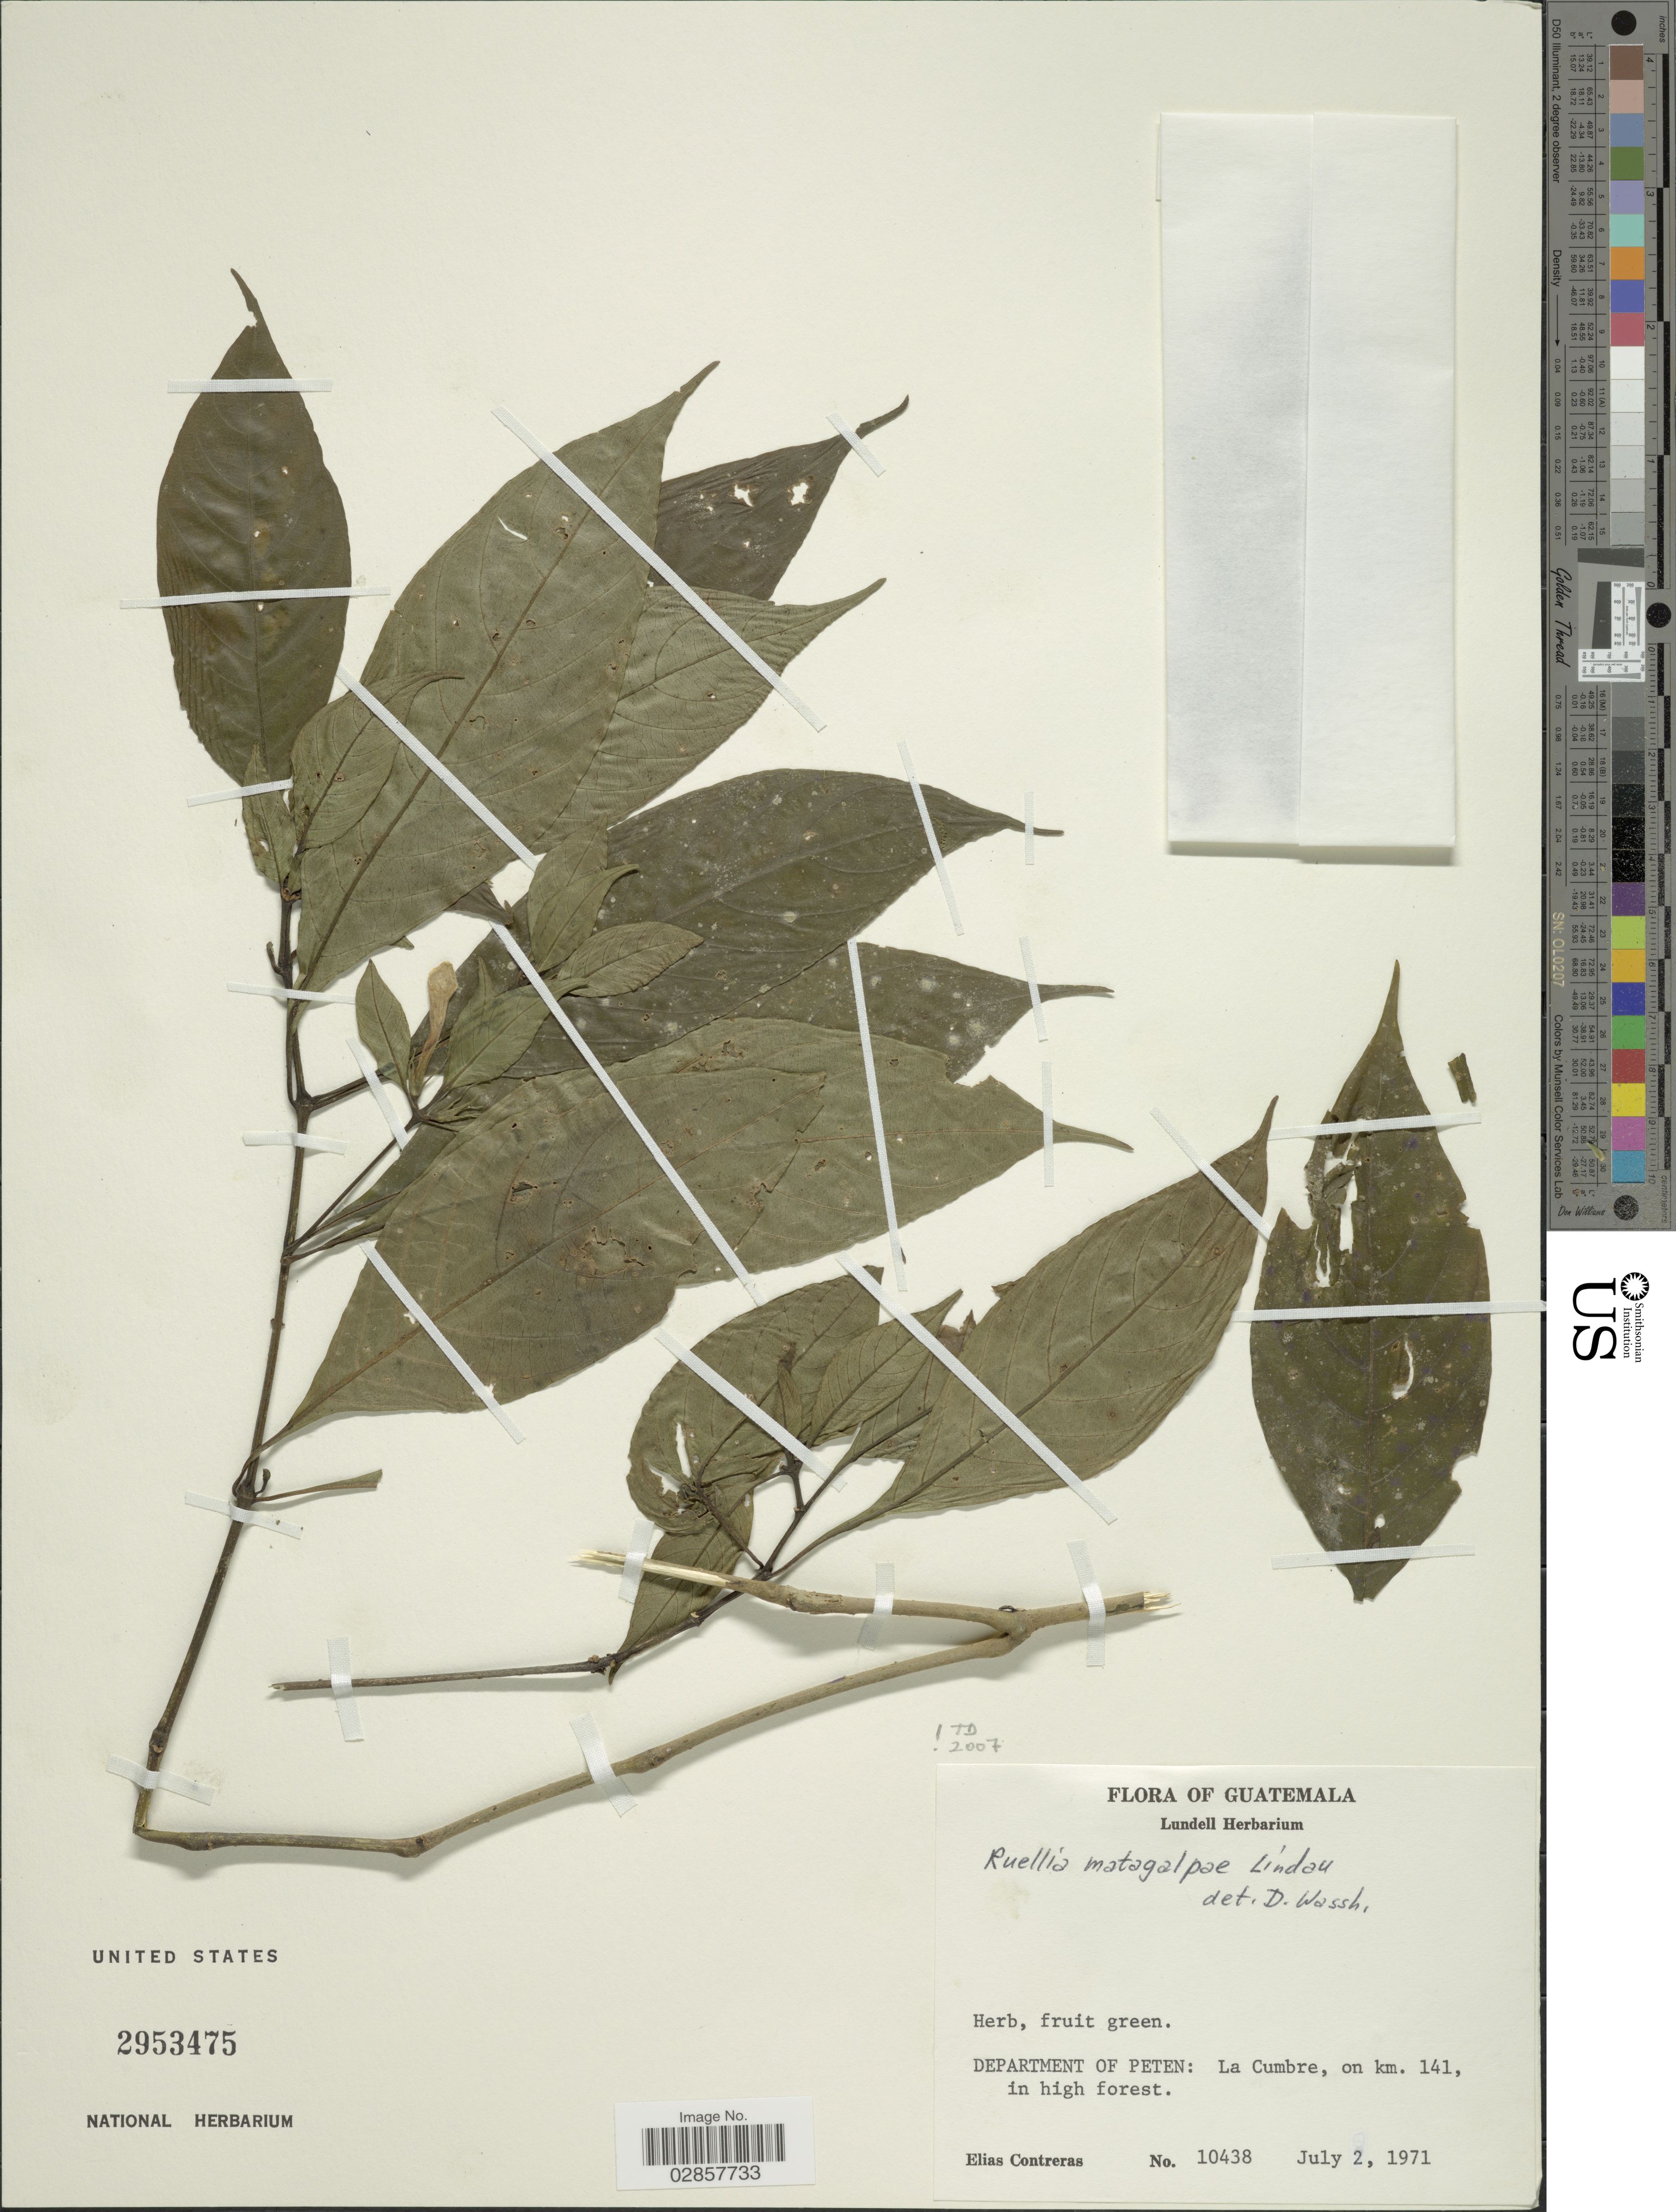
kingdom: Plantae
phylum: Tracheophyta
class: Magnoliopsida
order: Lamiales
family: Acanthaceae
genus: Ruellia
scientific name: Ruellia matagalpae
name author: Lindau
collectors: E. Contreras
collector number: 10438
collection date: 1971-07-02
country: Guatemala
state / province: El Petén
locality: Department of Peten: La Cumbre, on km. 141.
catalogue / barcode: US 2953475